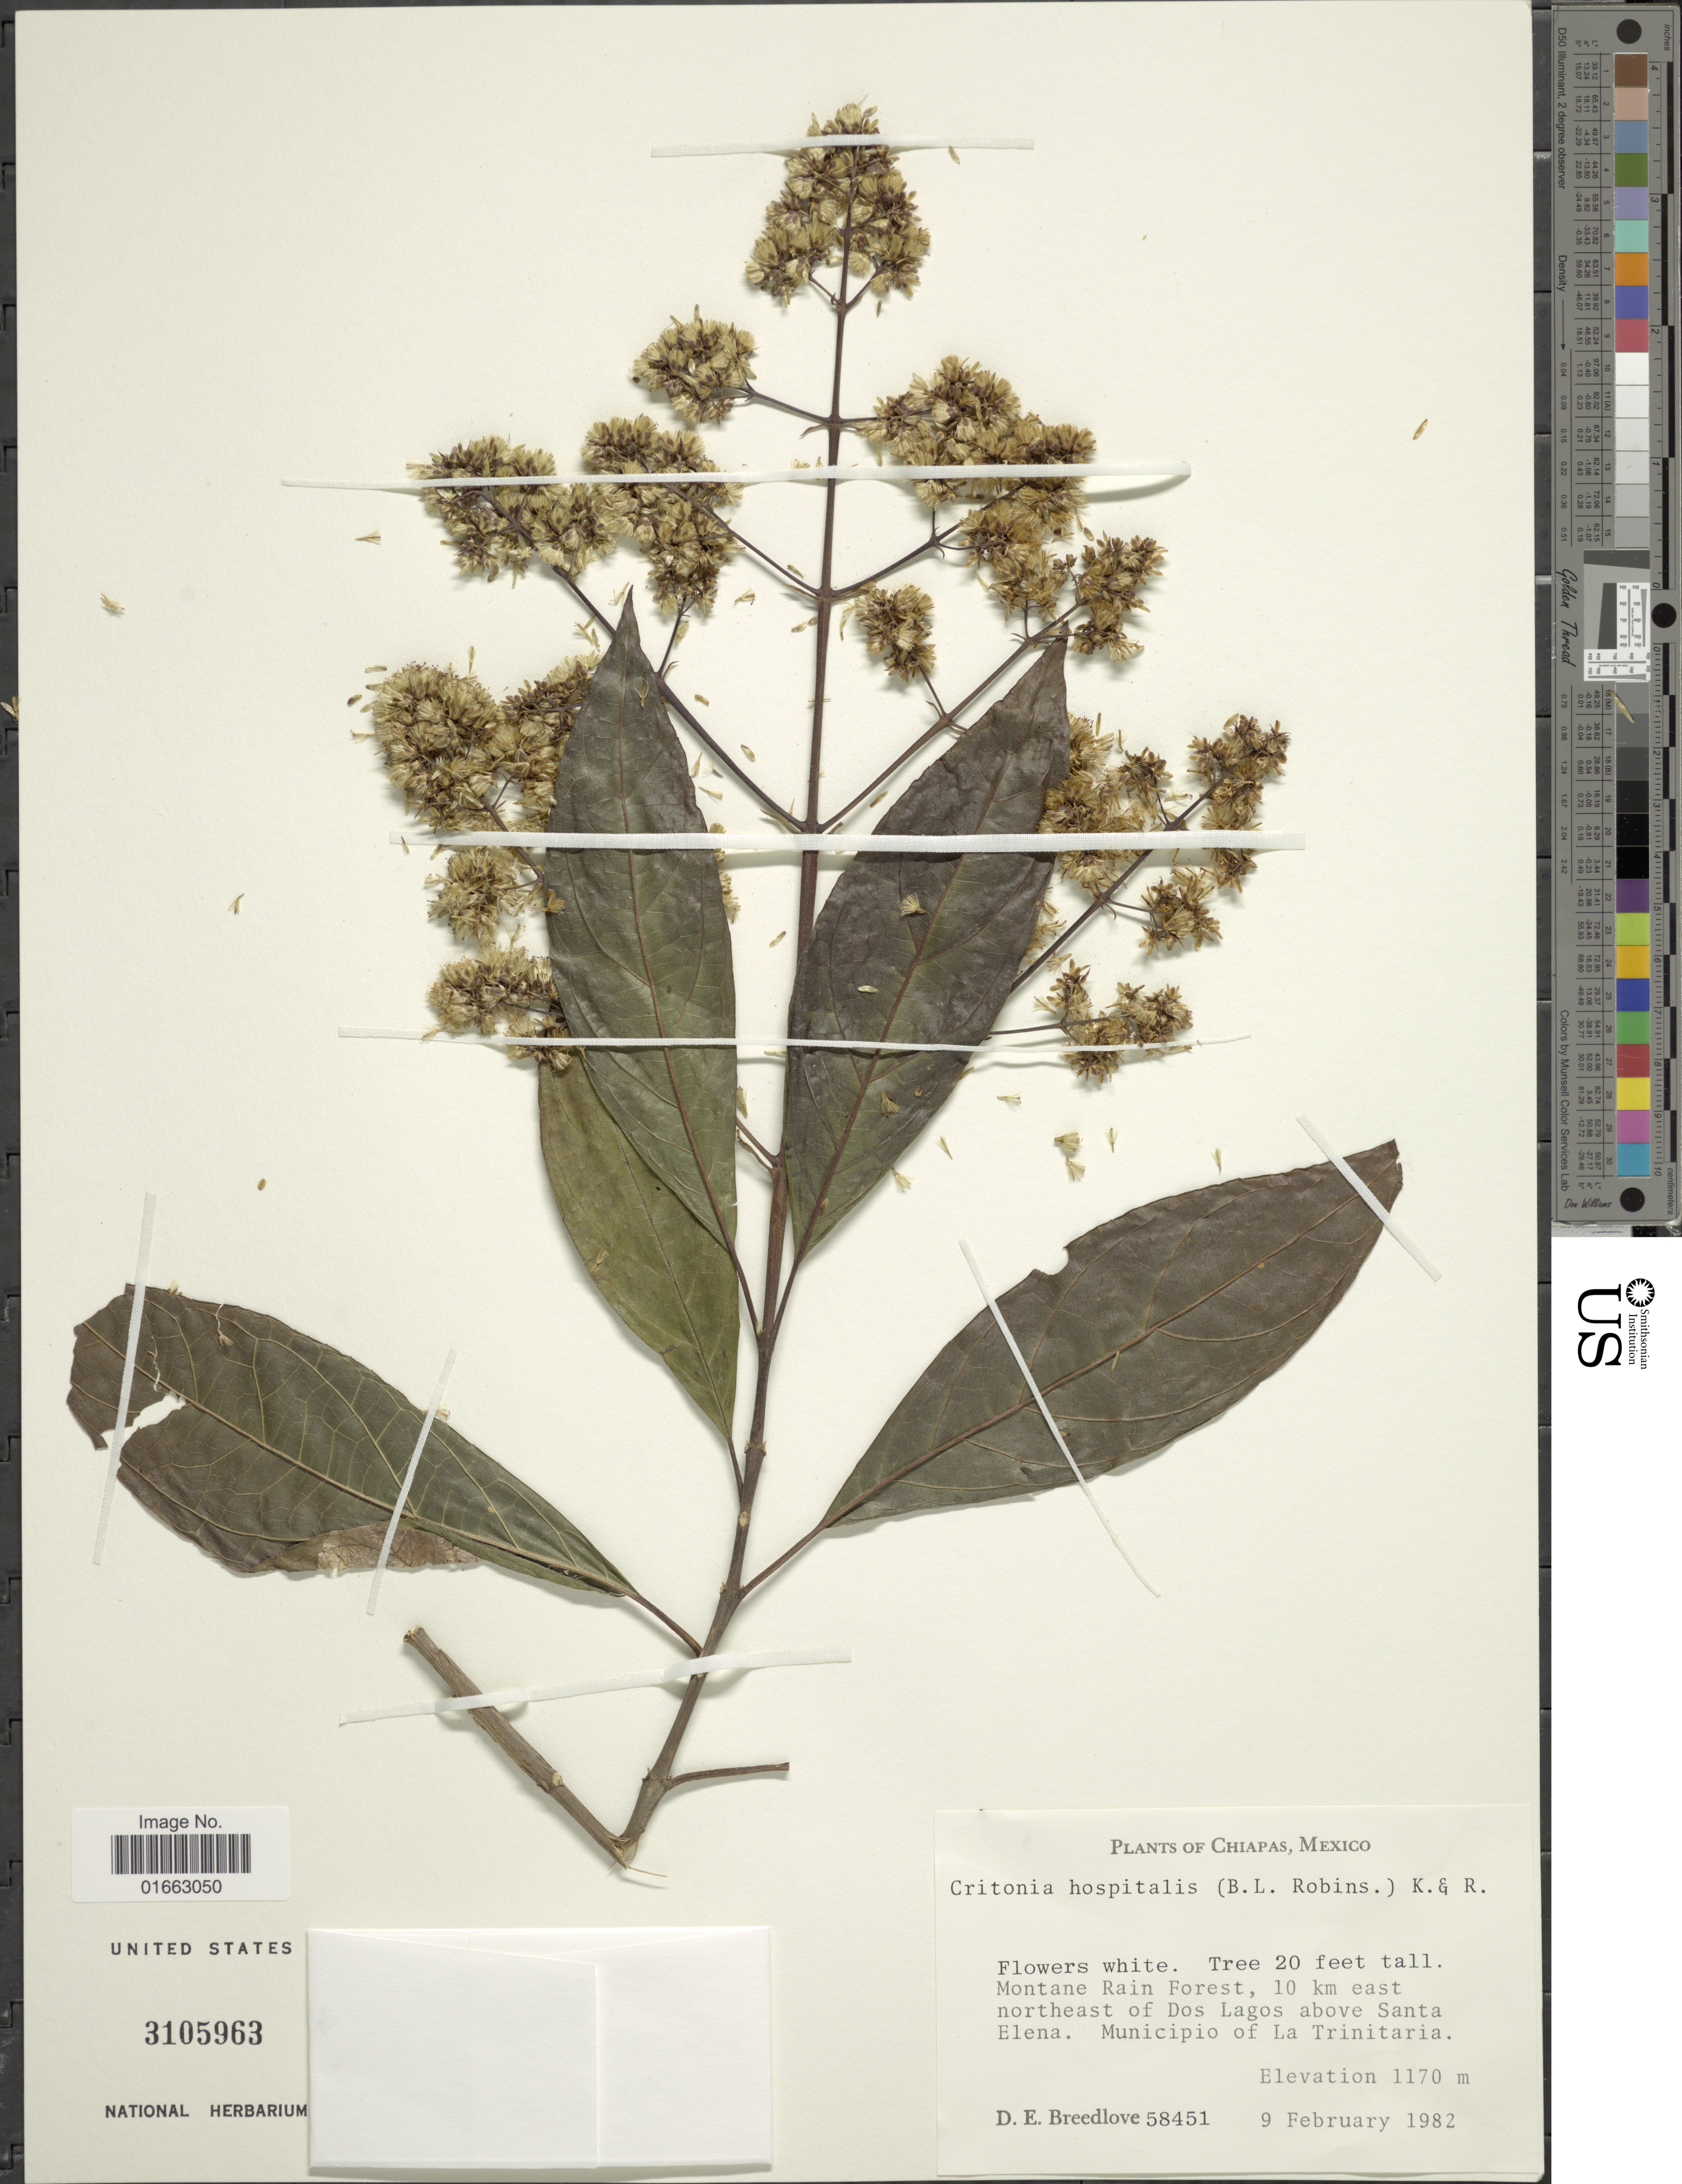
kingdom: Plantae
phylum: Tracheophyta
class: Magnoliopsida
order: Asterales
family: Asteraceae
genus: Critonia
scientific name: Critonia tuxtlae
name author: R.M. King & H. Rob.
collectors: D. E. Breedlove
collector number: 58451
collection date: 1982-02-09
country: Mexico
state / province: Chiapas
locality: Montane Rain Forest, 10 km east northeast of Don Lagos above Santa Elena, Municipio of La Trinitaria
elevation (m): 1170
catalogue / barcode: US 3105963